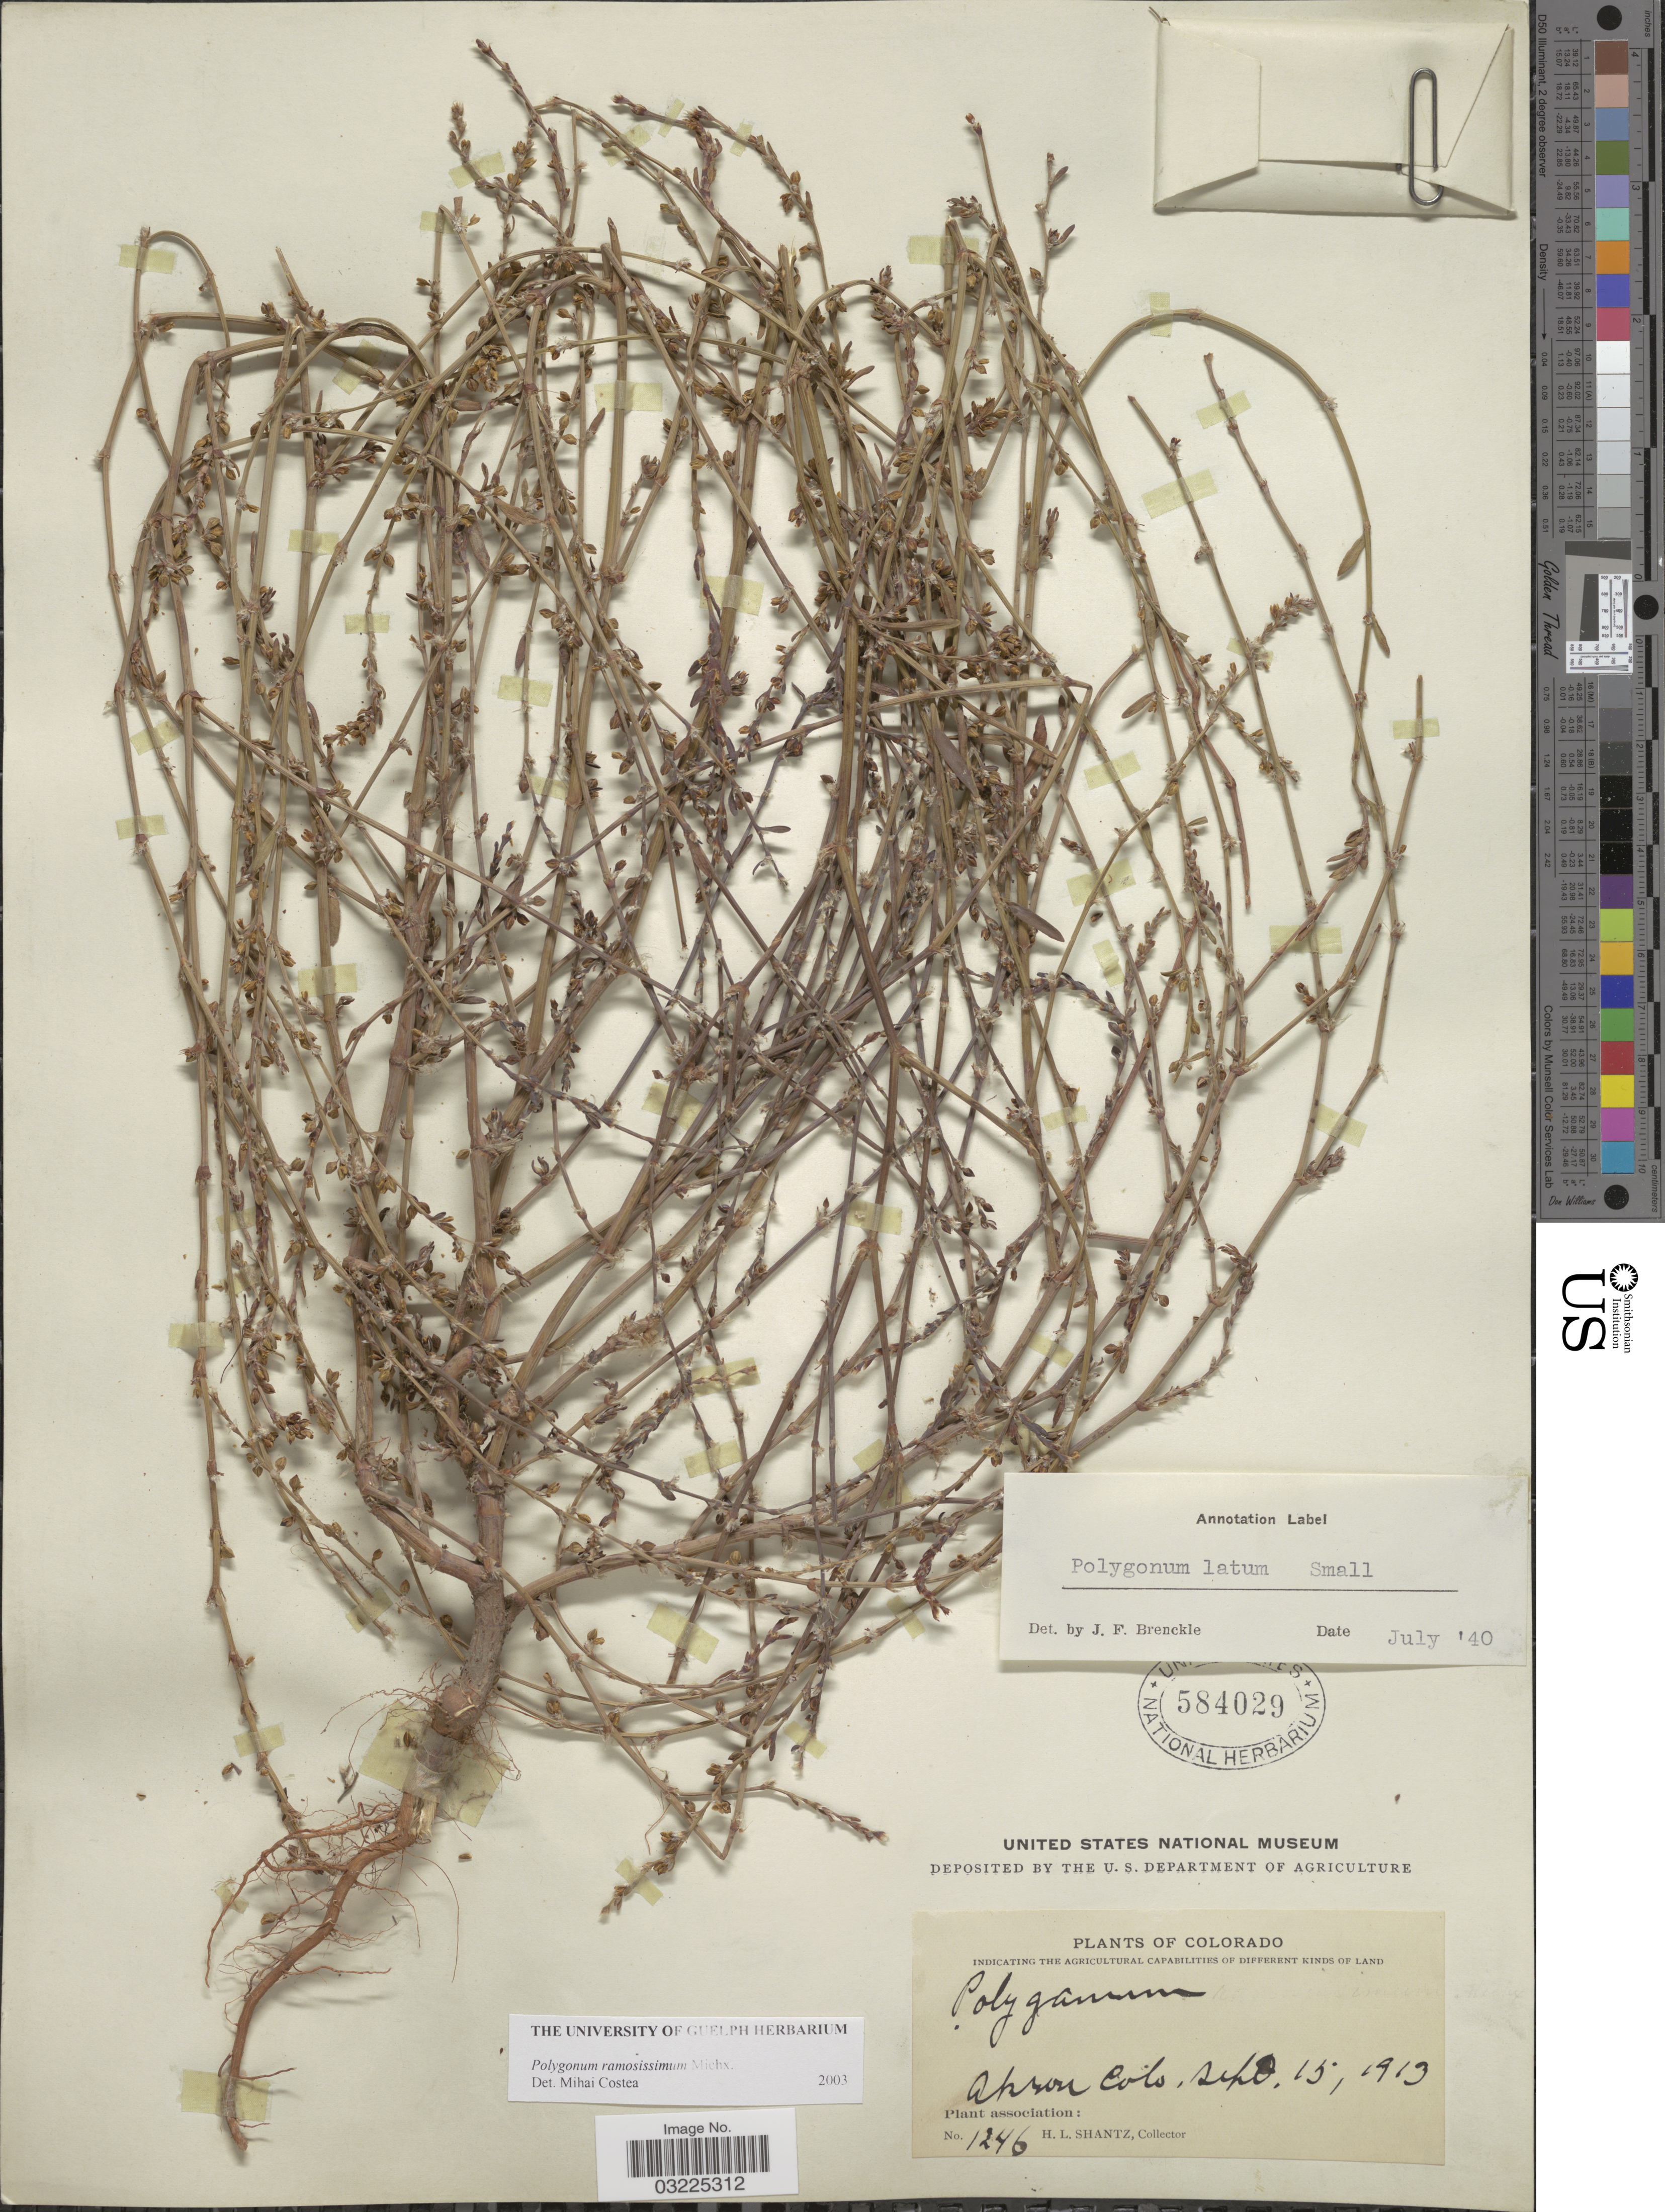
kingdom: Plantae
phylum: Tracheophyta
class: Magnoliopsida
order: Caryophyllales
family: Polygonaceae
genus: Polygonum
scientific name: Polygonum ramosissimum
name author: Michx.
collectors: H. Shantz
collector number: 1246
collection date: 1913-09-15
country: United States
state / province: Colorado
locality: Akron Colo.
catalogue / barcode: US 584029